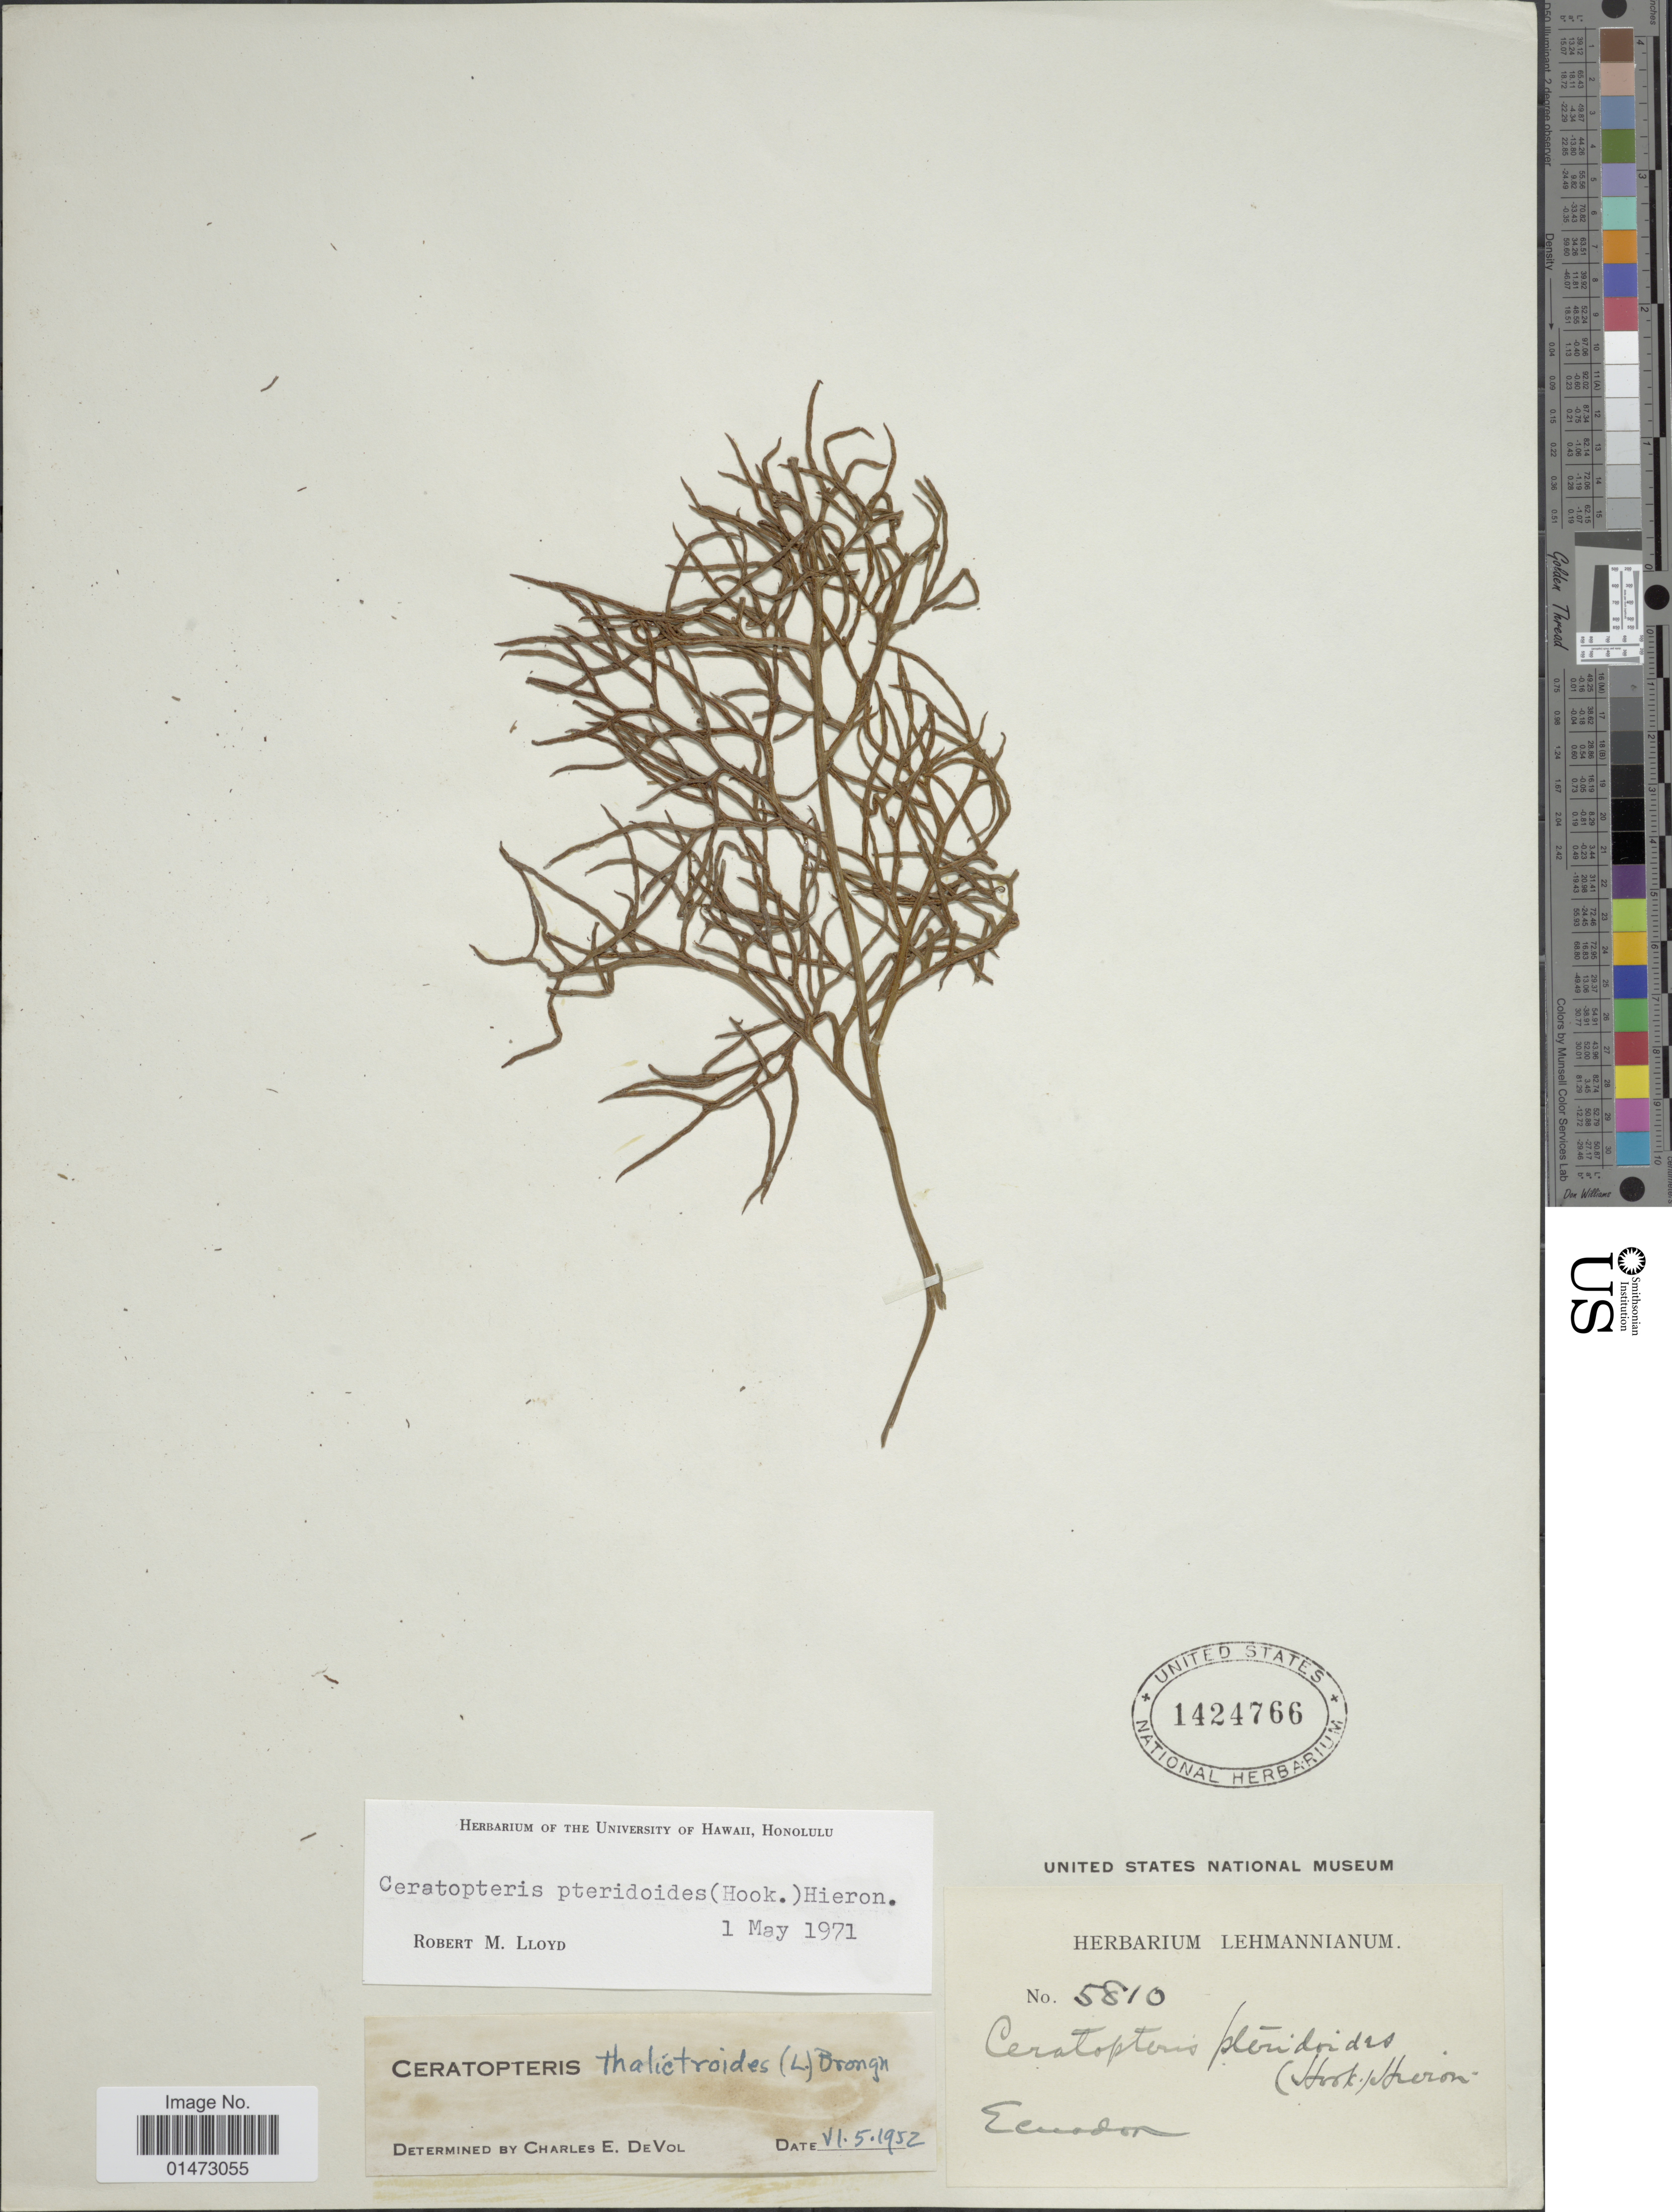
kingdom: Plantae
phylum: Tracheophyta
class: Polypodiopsida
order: Polypodiales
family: Pteridaceae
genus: Ceratopteris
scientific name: Ceratopteris pteridioides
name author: (Hook.) Hieron.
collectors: ex herb. Lehmannianum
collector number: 5810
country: Ecuador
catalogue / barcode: US 1424766